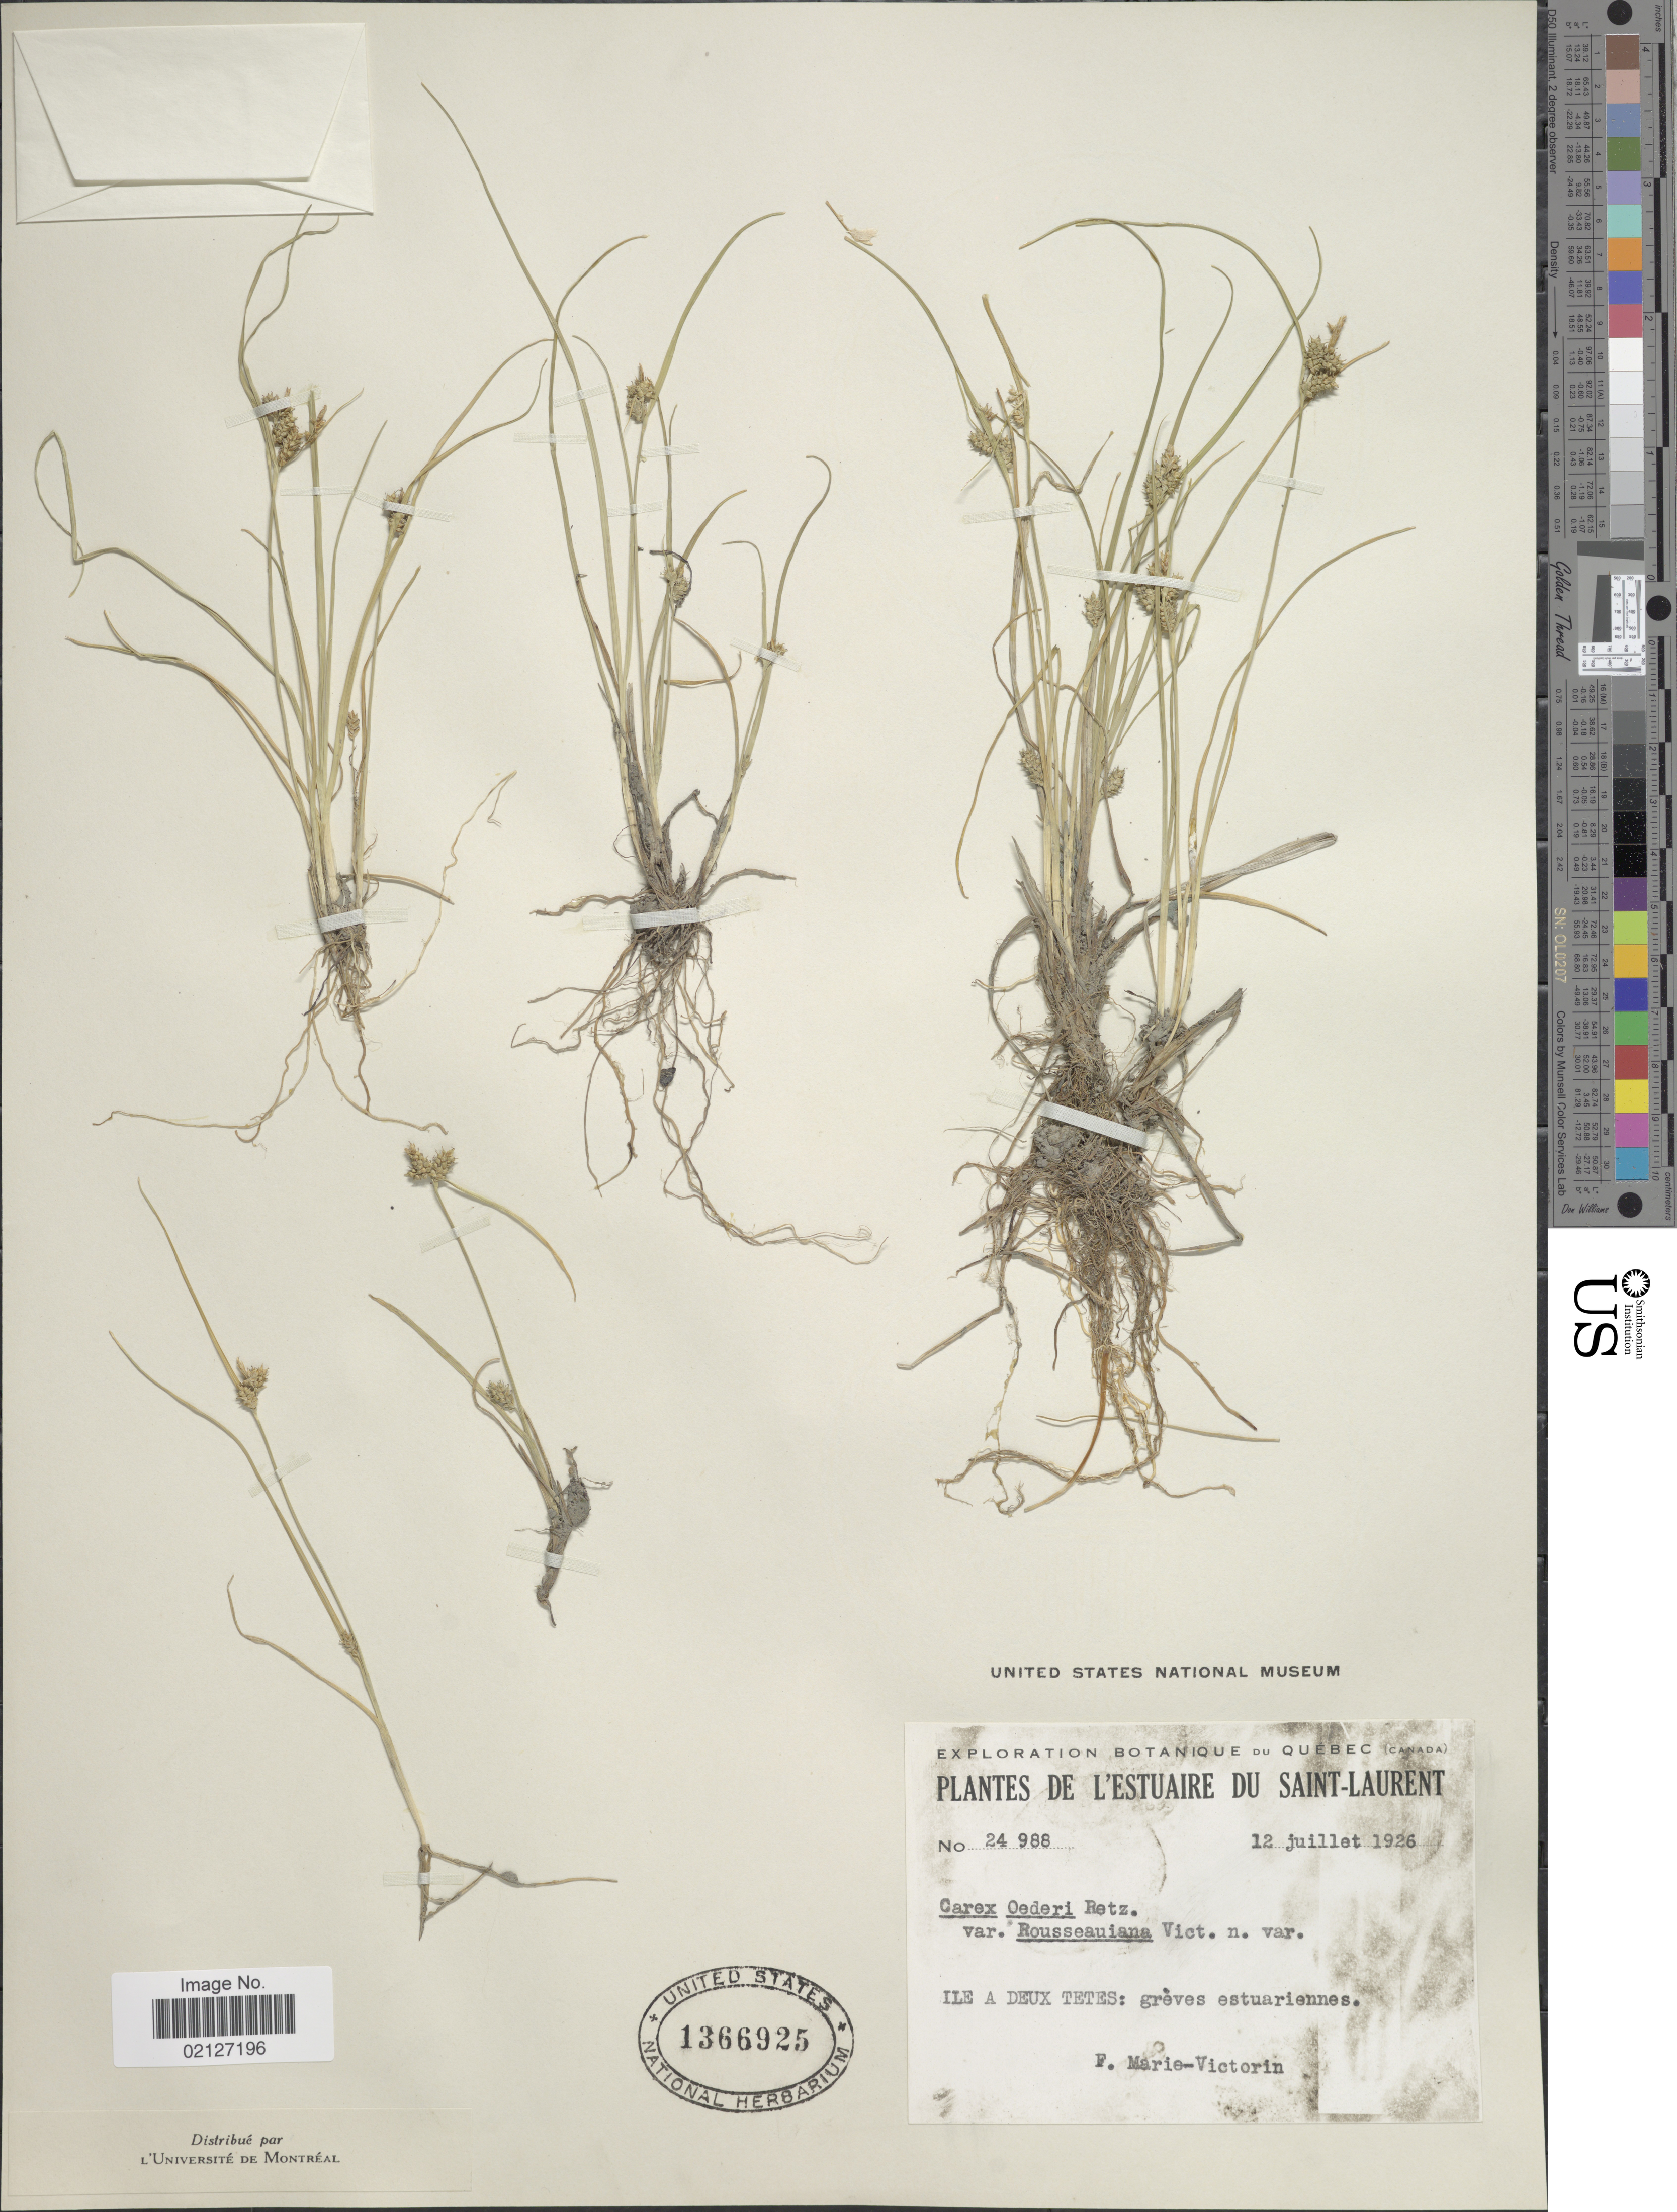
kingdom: Plantae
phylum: Tracheophyta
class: Liliopsida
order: Poales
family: Cyperaceae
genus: Carex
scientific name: Carex oederi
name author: Retz.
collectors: F. Marie-Victorin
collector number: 24988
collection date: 1926-07-12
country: Canada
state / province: Quebec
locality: Botanique du Quebec, de L'estuaire du Saint-laurent, Ile a Deux Tetes: greves estuariennes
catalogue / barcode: US 1366925